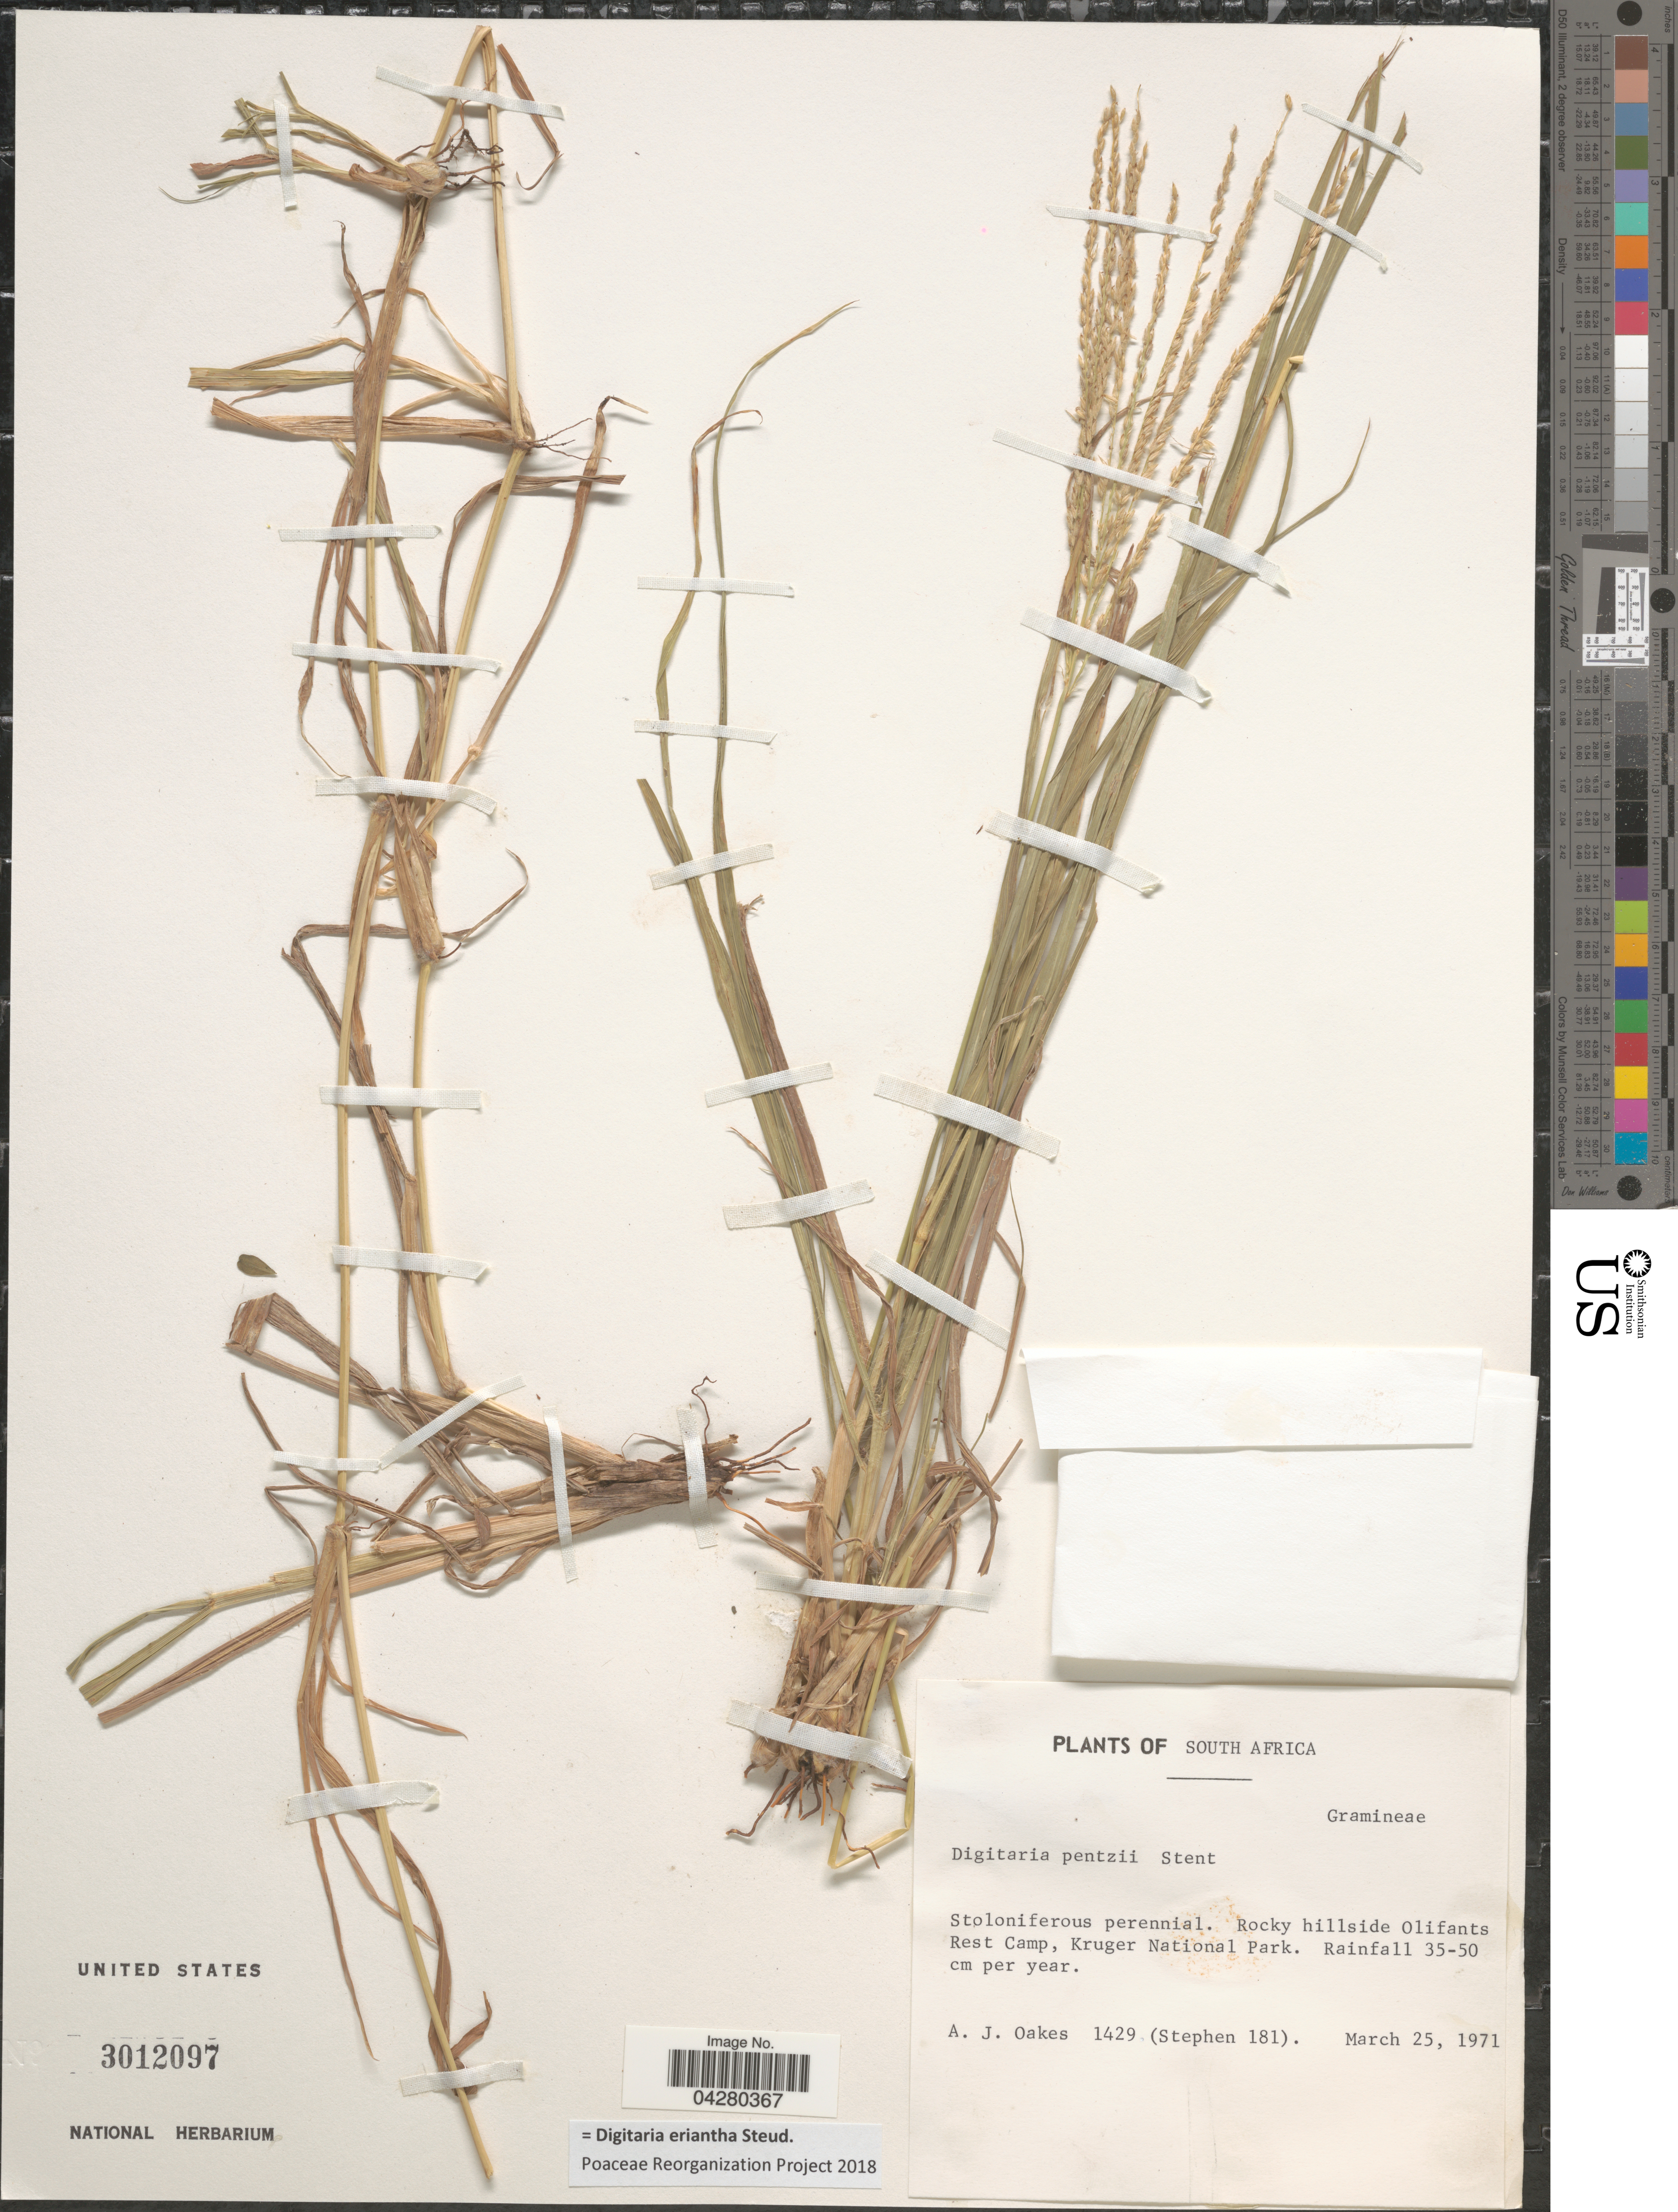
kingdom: Plantae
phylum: Tracheophyta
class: Liliopsida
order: Poales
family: Poaceae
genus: Digitaria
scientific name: Digitaria eriantha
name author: Steud.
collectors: A. Oakes & Stephen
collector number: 1429/181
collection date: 1971-03-25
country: South Africa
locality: Rocky hillside Olifants Rest Camp, Kruger National Park.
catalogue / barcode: US 3012097